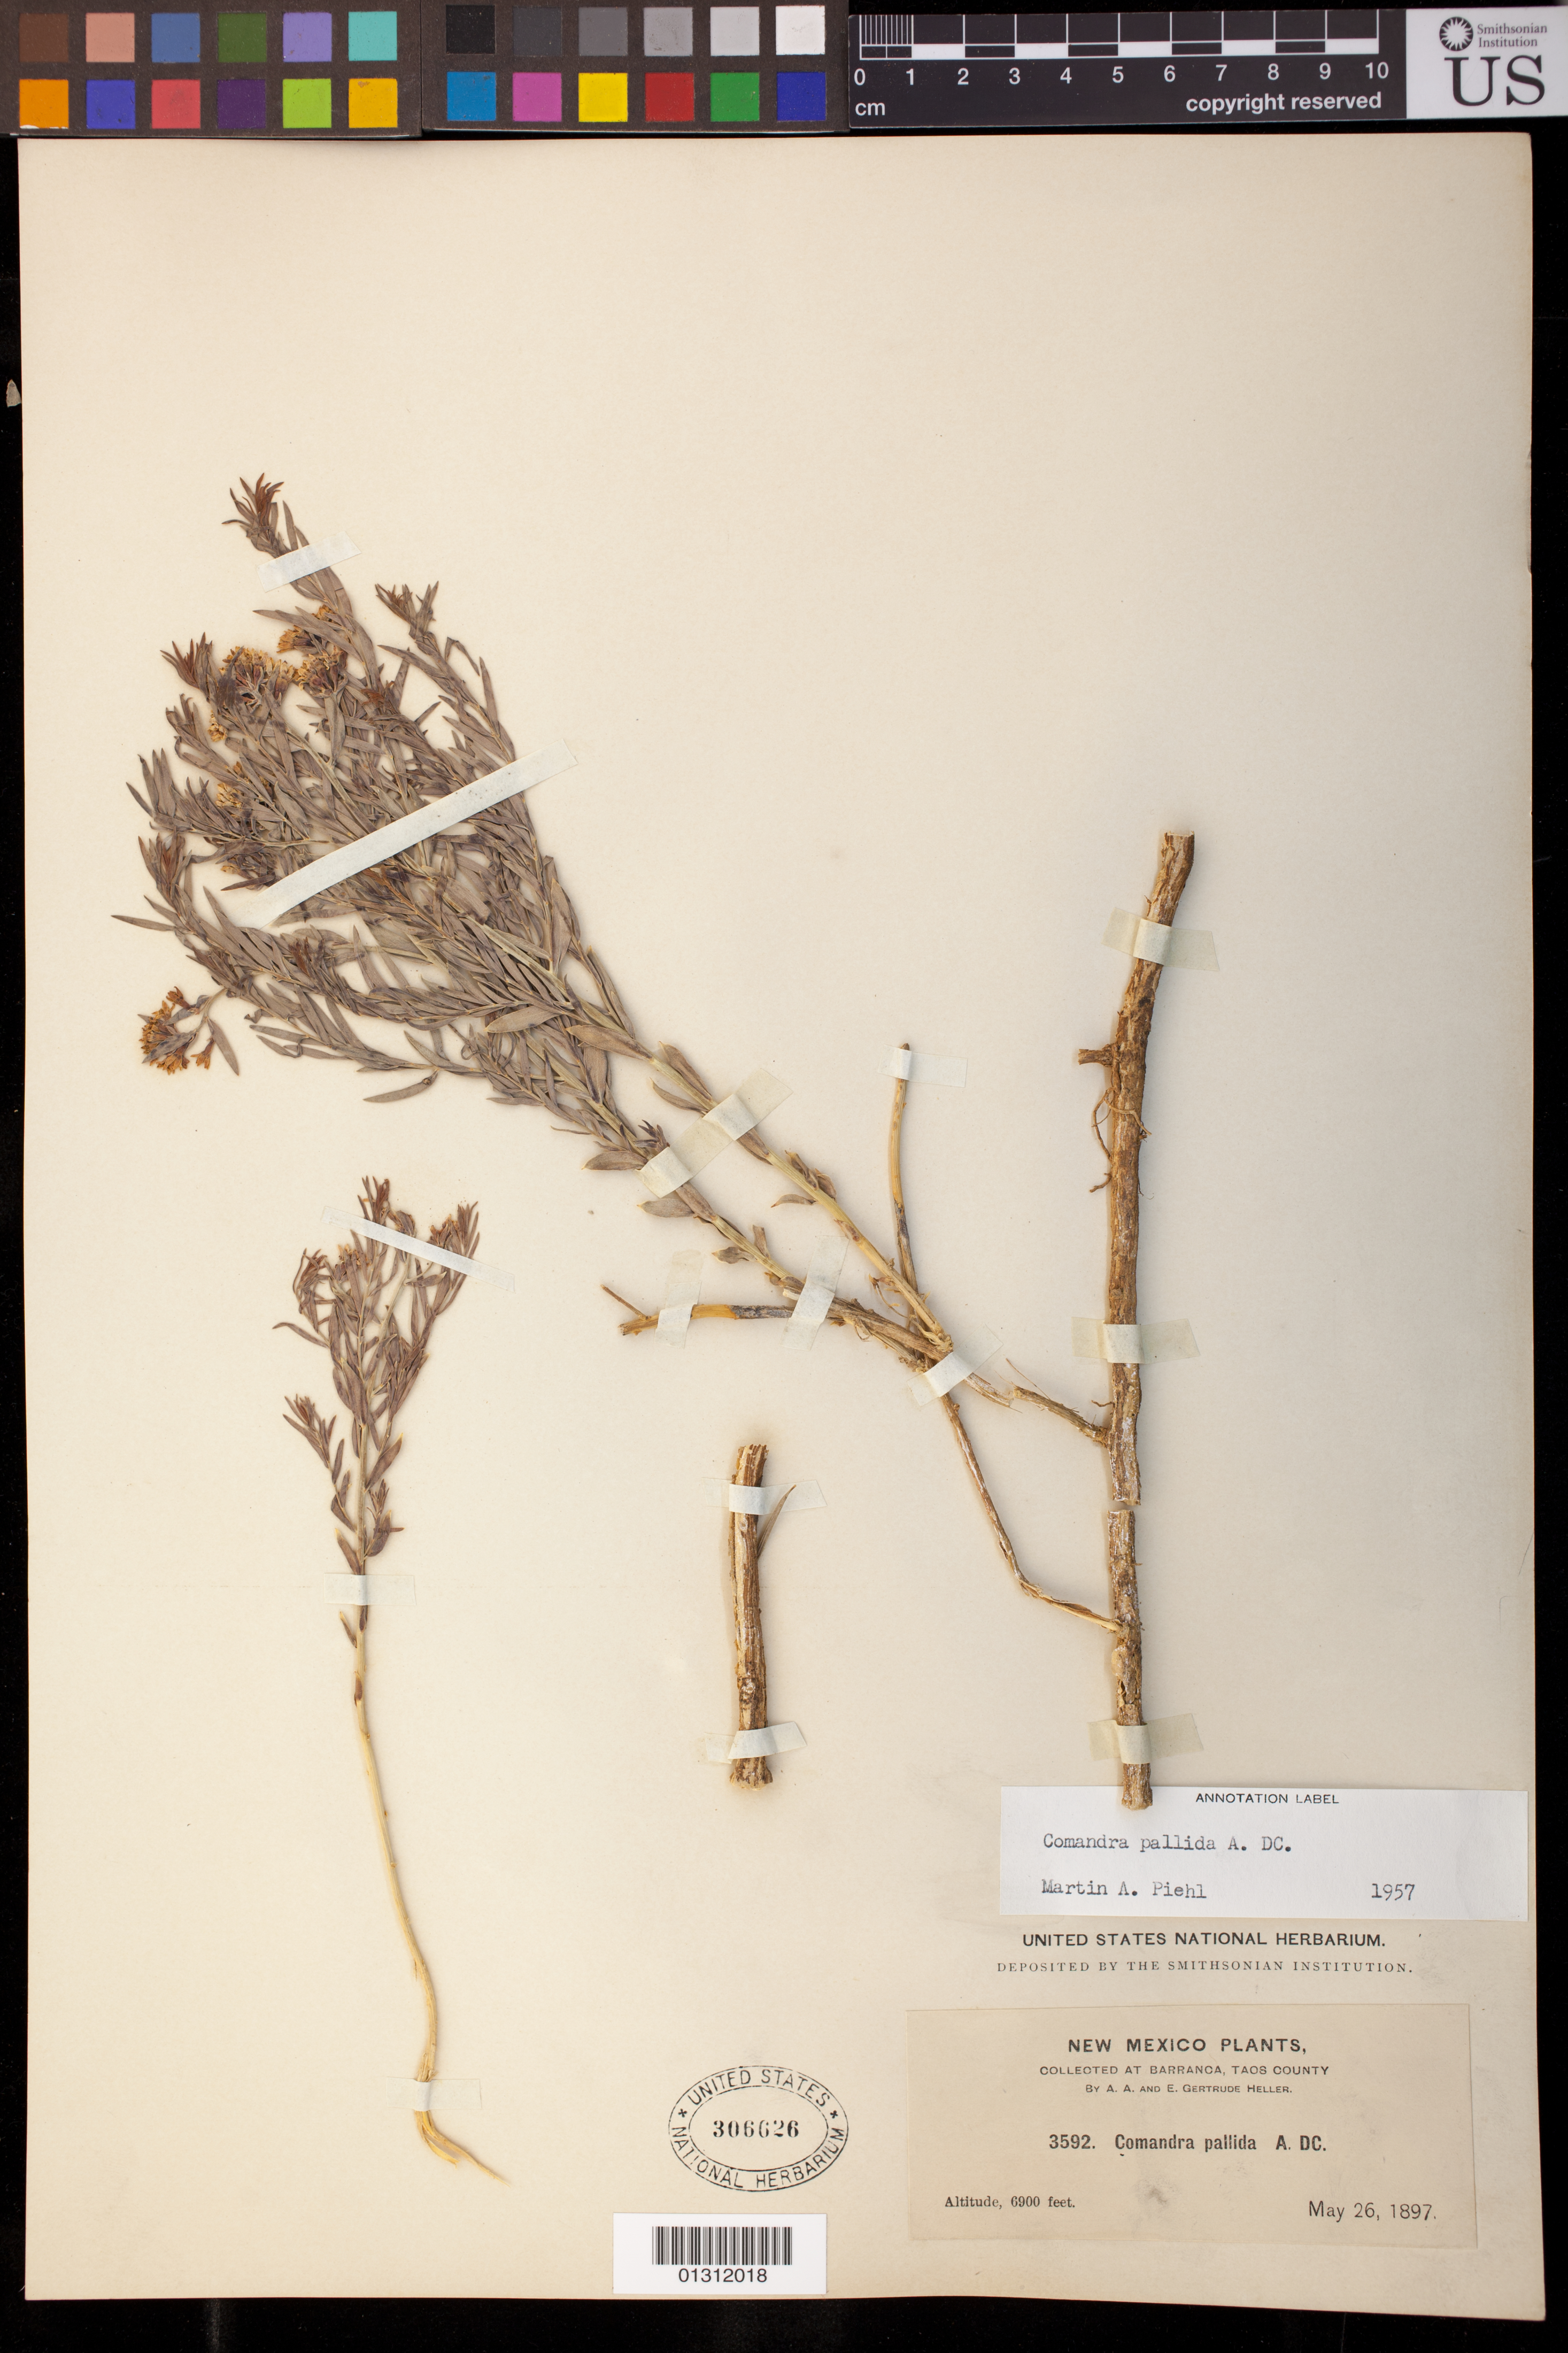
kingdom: Plantae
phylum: Tracheophyta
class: Magnoliopsida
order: Santalales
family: Comandraceae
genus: Comandra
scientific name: Comandra pallida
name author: A. DC.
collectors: A. A. Heller & E. G. Heller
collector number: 3592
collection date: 1897-05-26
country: United States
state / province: New Mexico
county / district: Taos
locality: Barranca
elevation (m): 2103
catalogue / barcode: US 306626